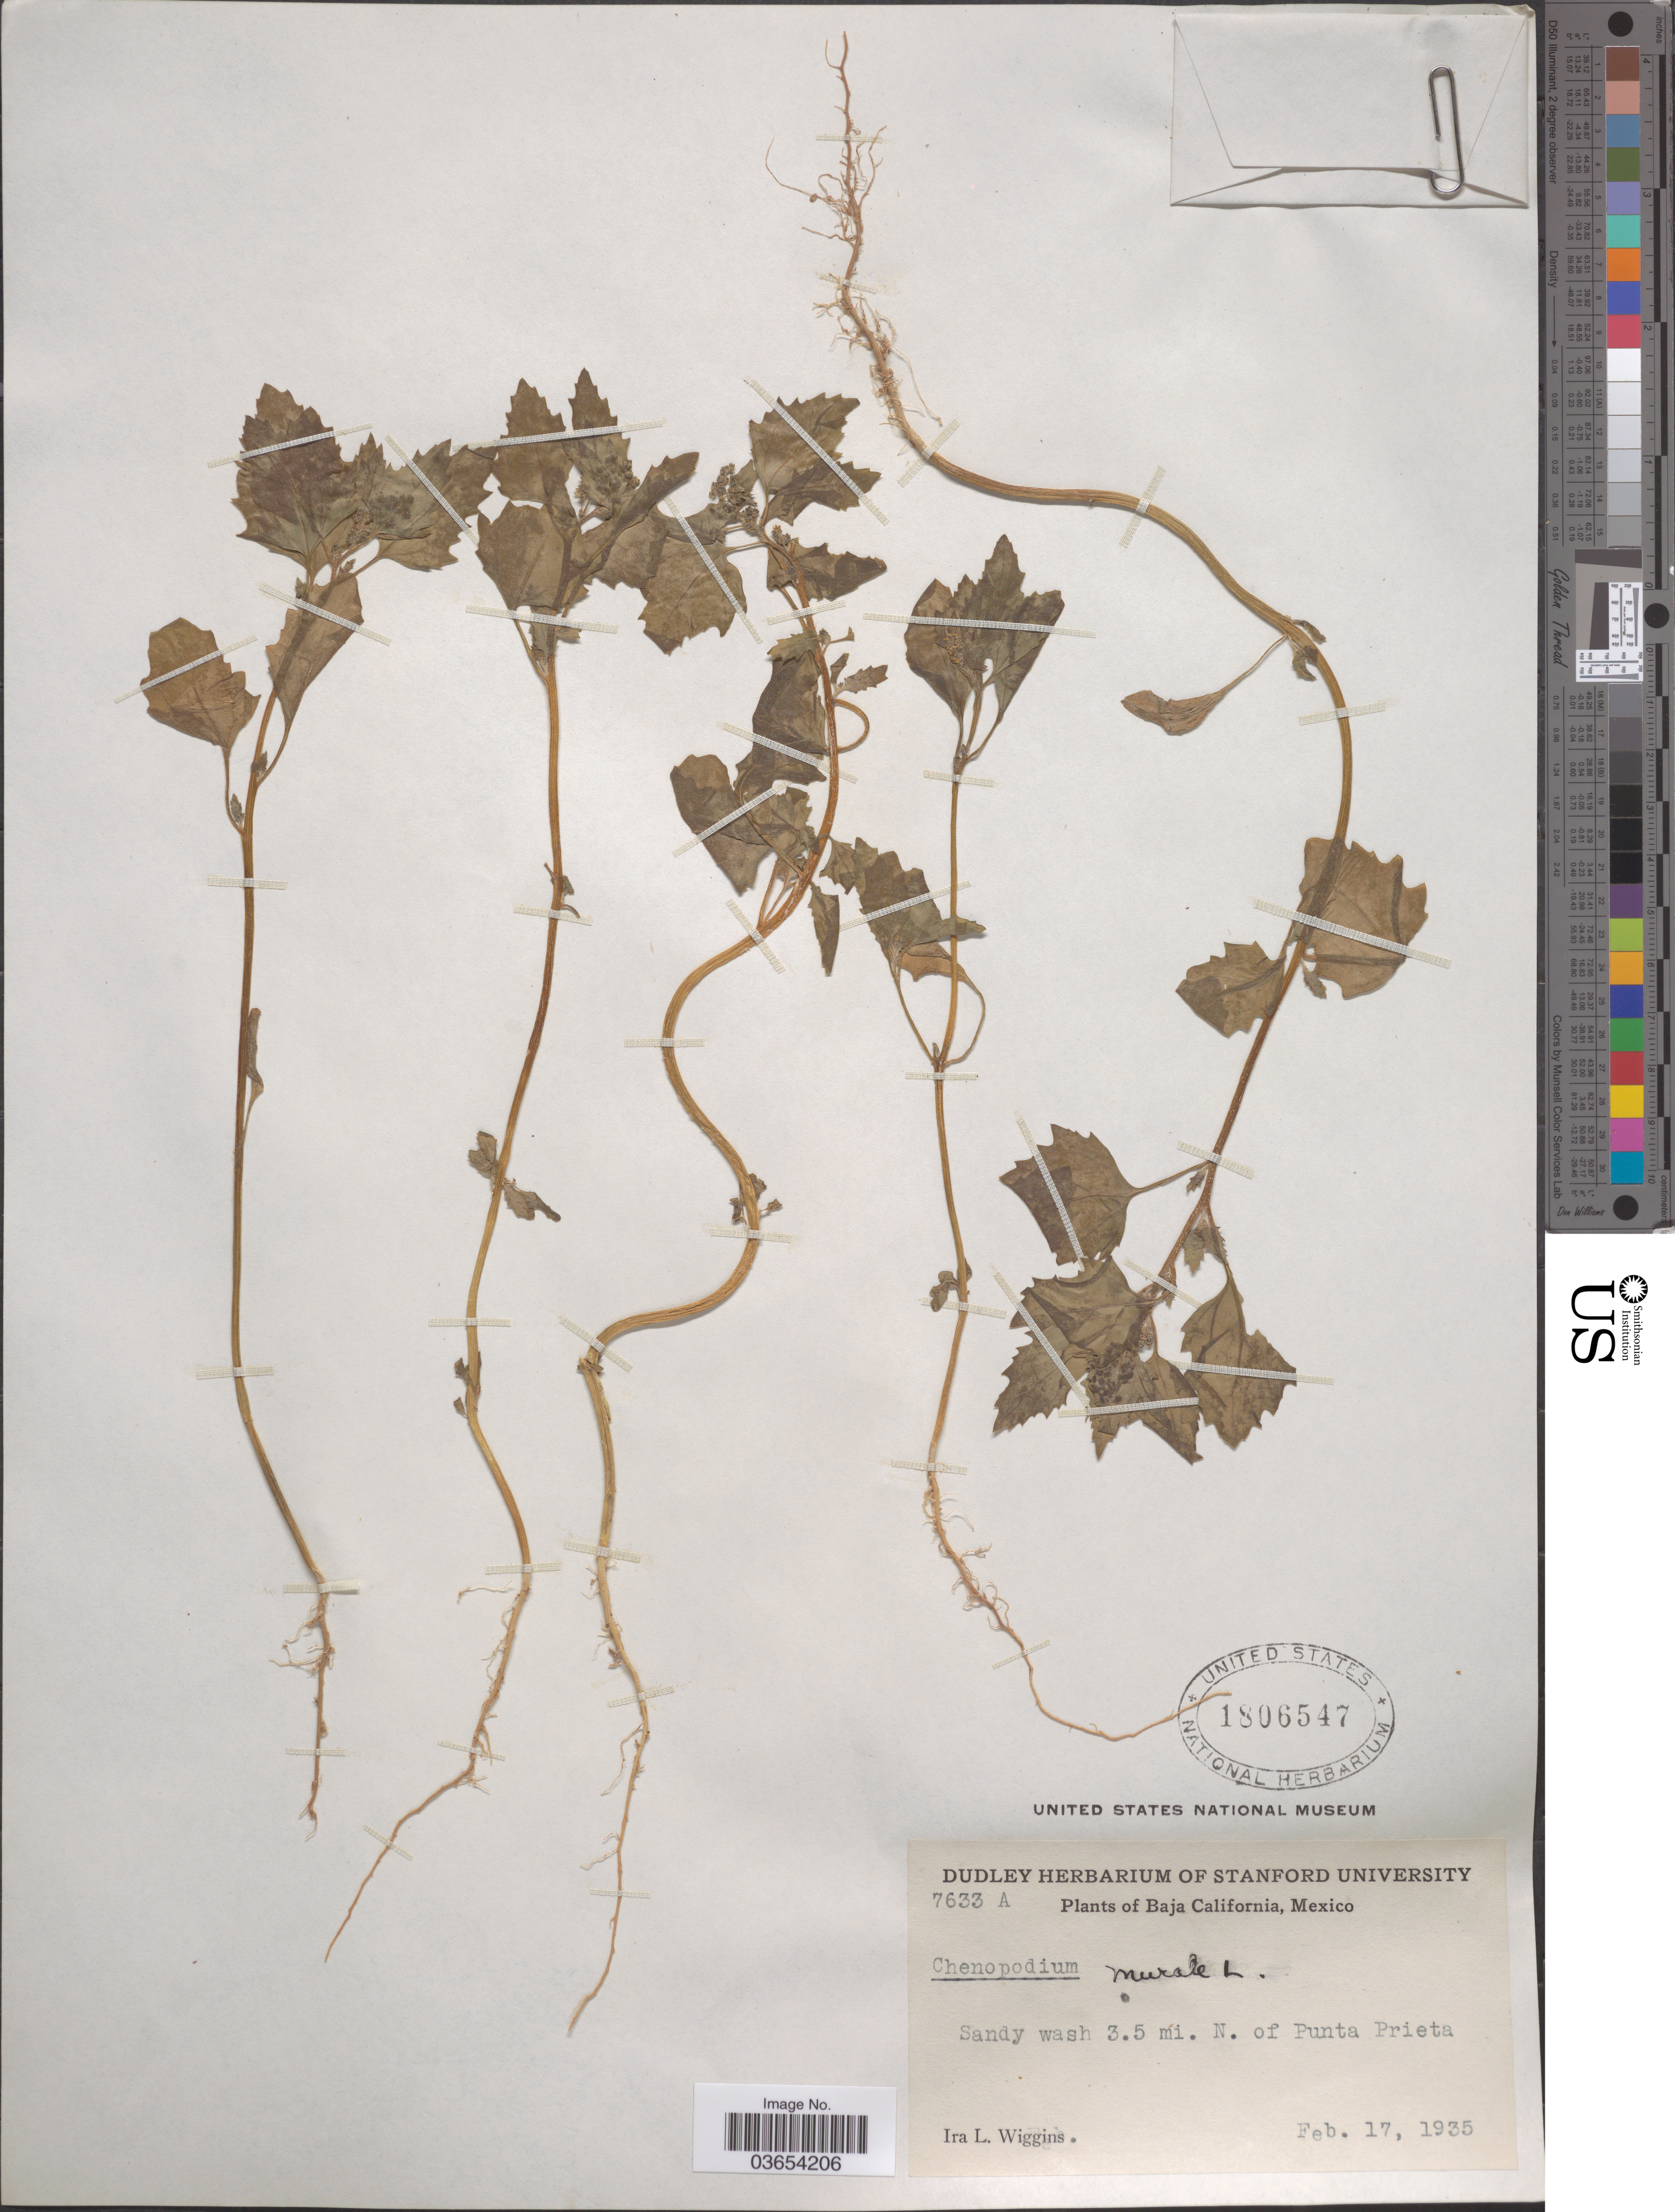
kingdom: Plantae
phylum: Tracheophyta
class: Magnoliopsida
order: Caryophyllales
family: Amaranthaceae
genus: Chenopodium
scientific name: Chenopodium murale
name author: L.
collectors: I. L. Wiggins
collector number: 7633A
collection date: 1935-02-17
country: Mexico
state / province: Baja California Norte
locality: Sandy wash 3.5 mi. N. of Punta Prieta.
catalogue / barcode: US 1806547